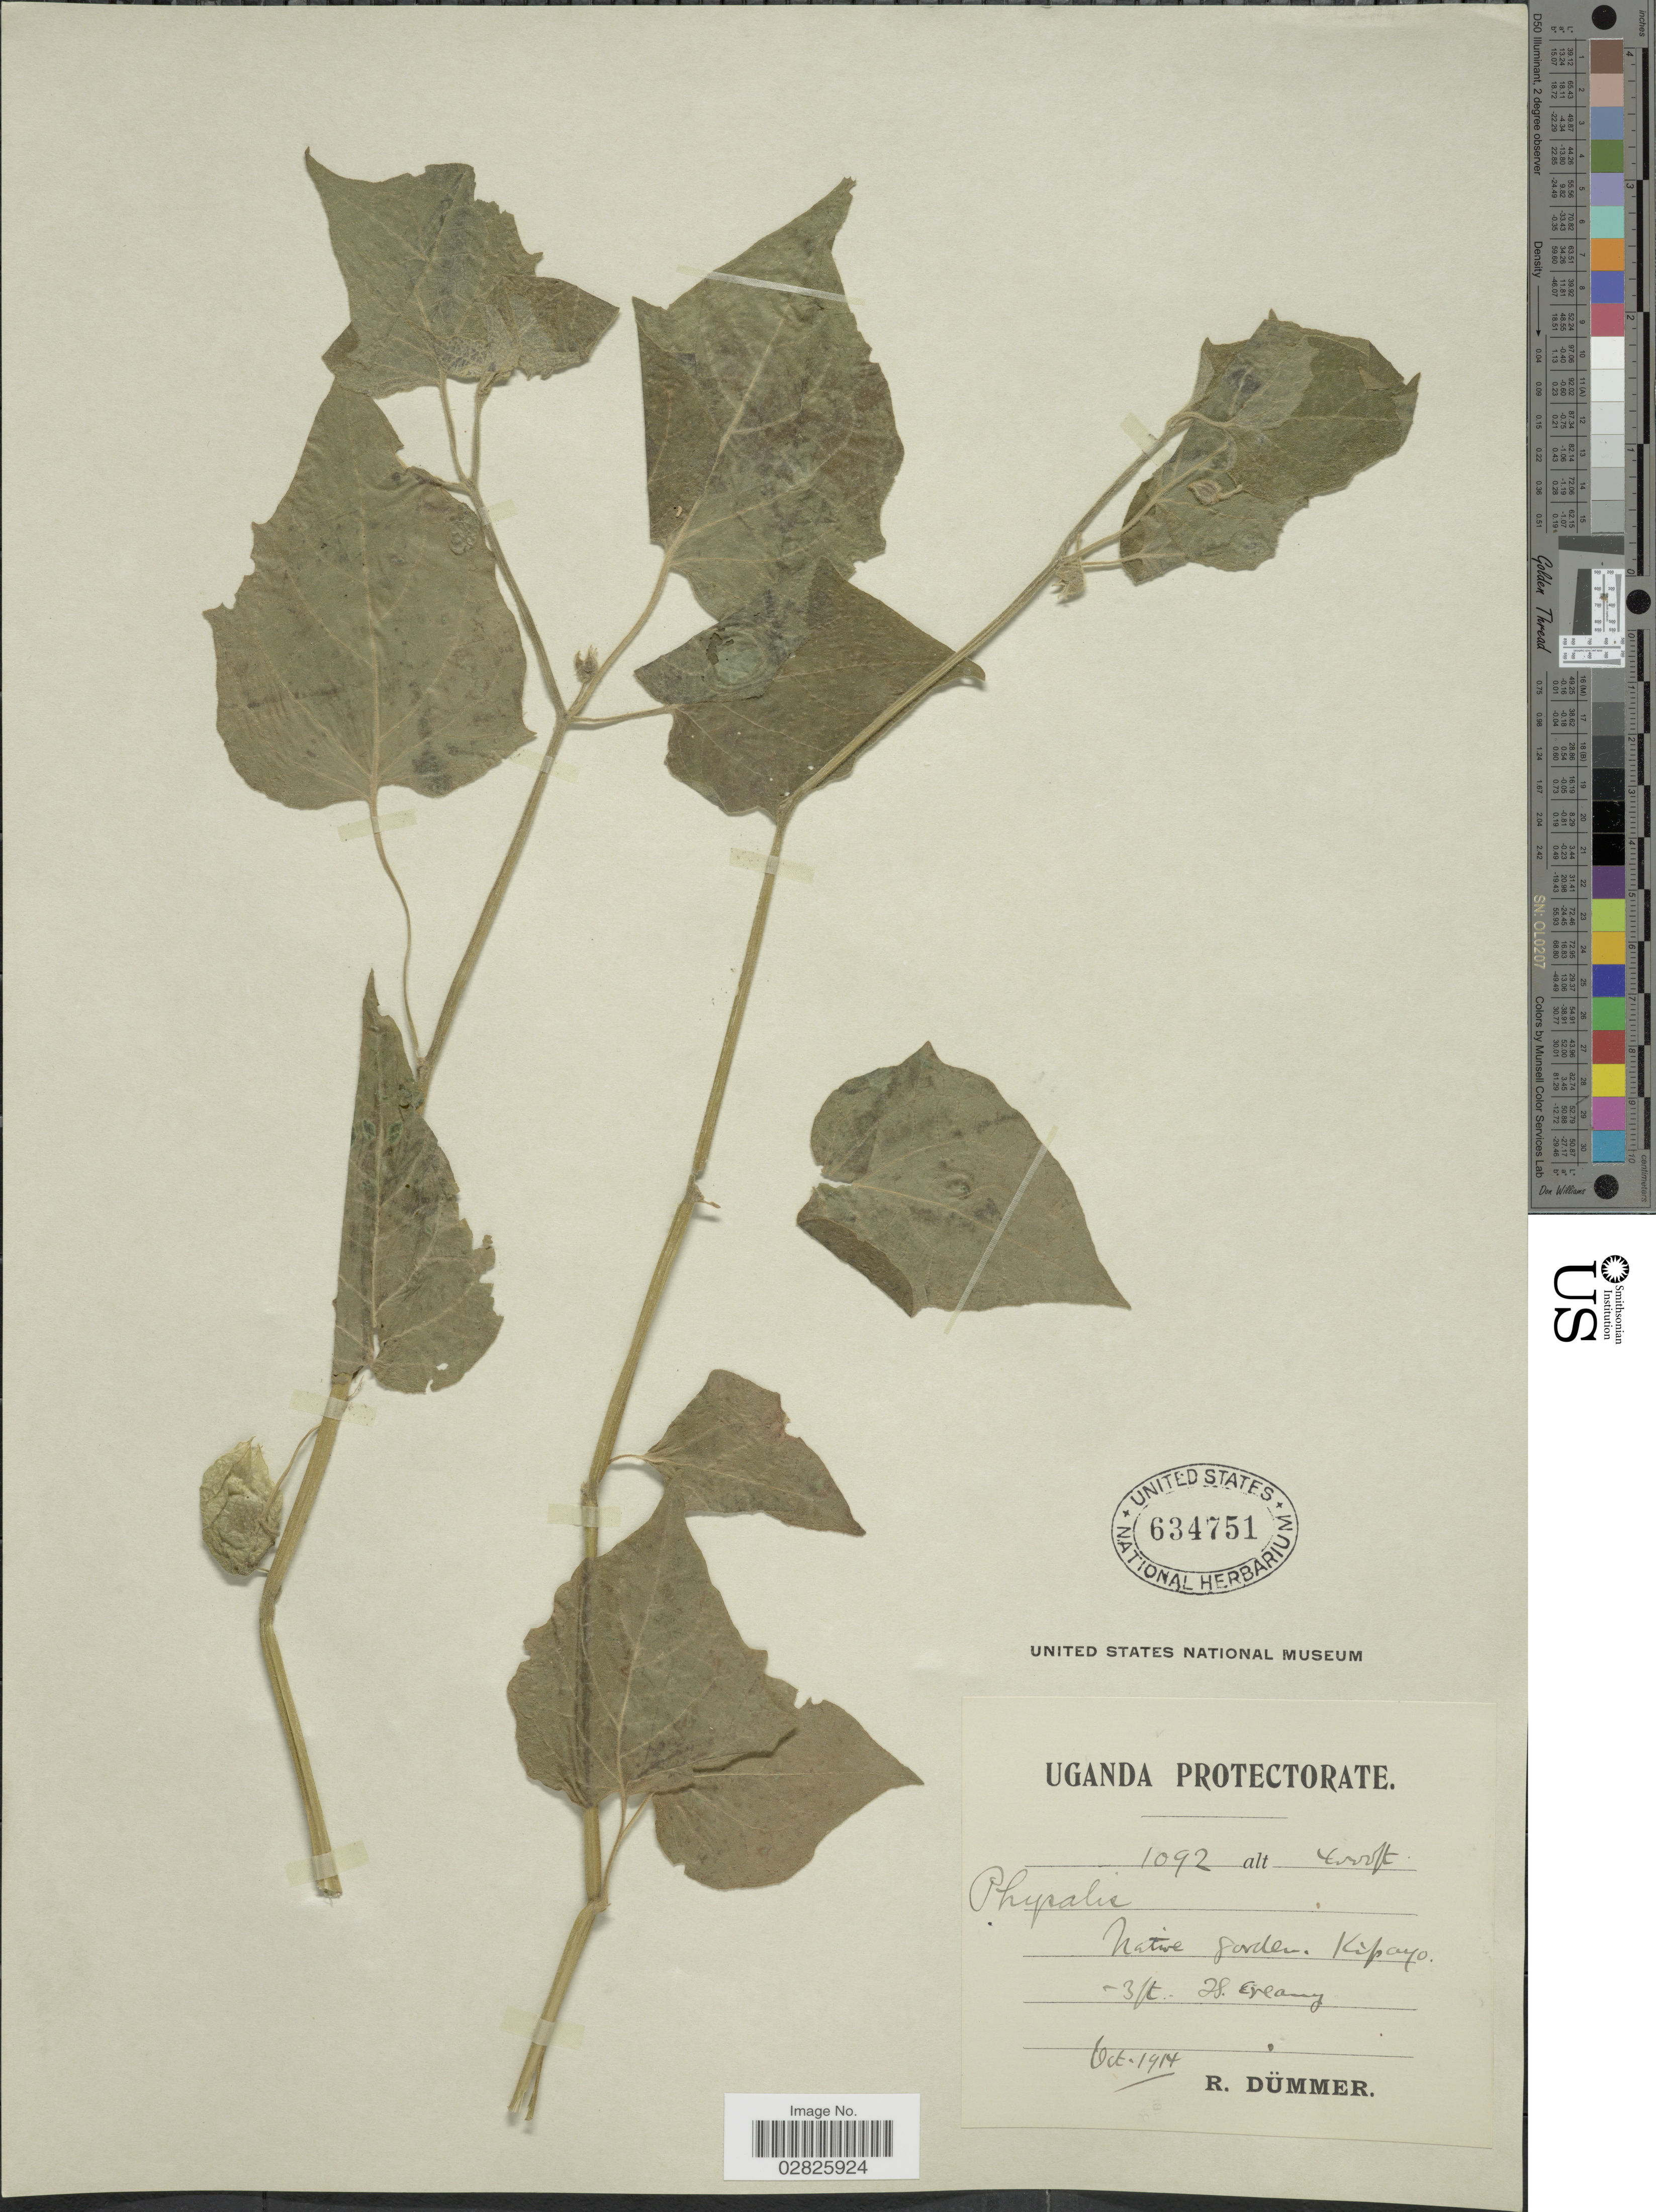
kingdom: Plantae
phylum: Tracheophyta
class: Magnoliopsida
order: Solanales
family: Solanaceae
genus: Physalis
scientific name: Physalis sp.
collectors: R. A. Dümmer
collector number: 1092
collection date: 1914-10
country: Uganda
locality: Uganda Protectorate. Native garden. Kipayo.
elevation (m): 1219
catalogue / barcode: US 634751